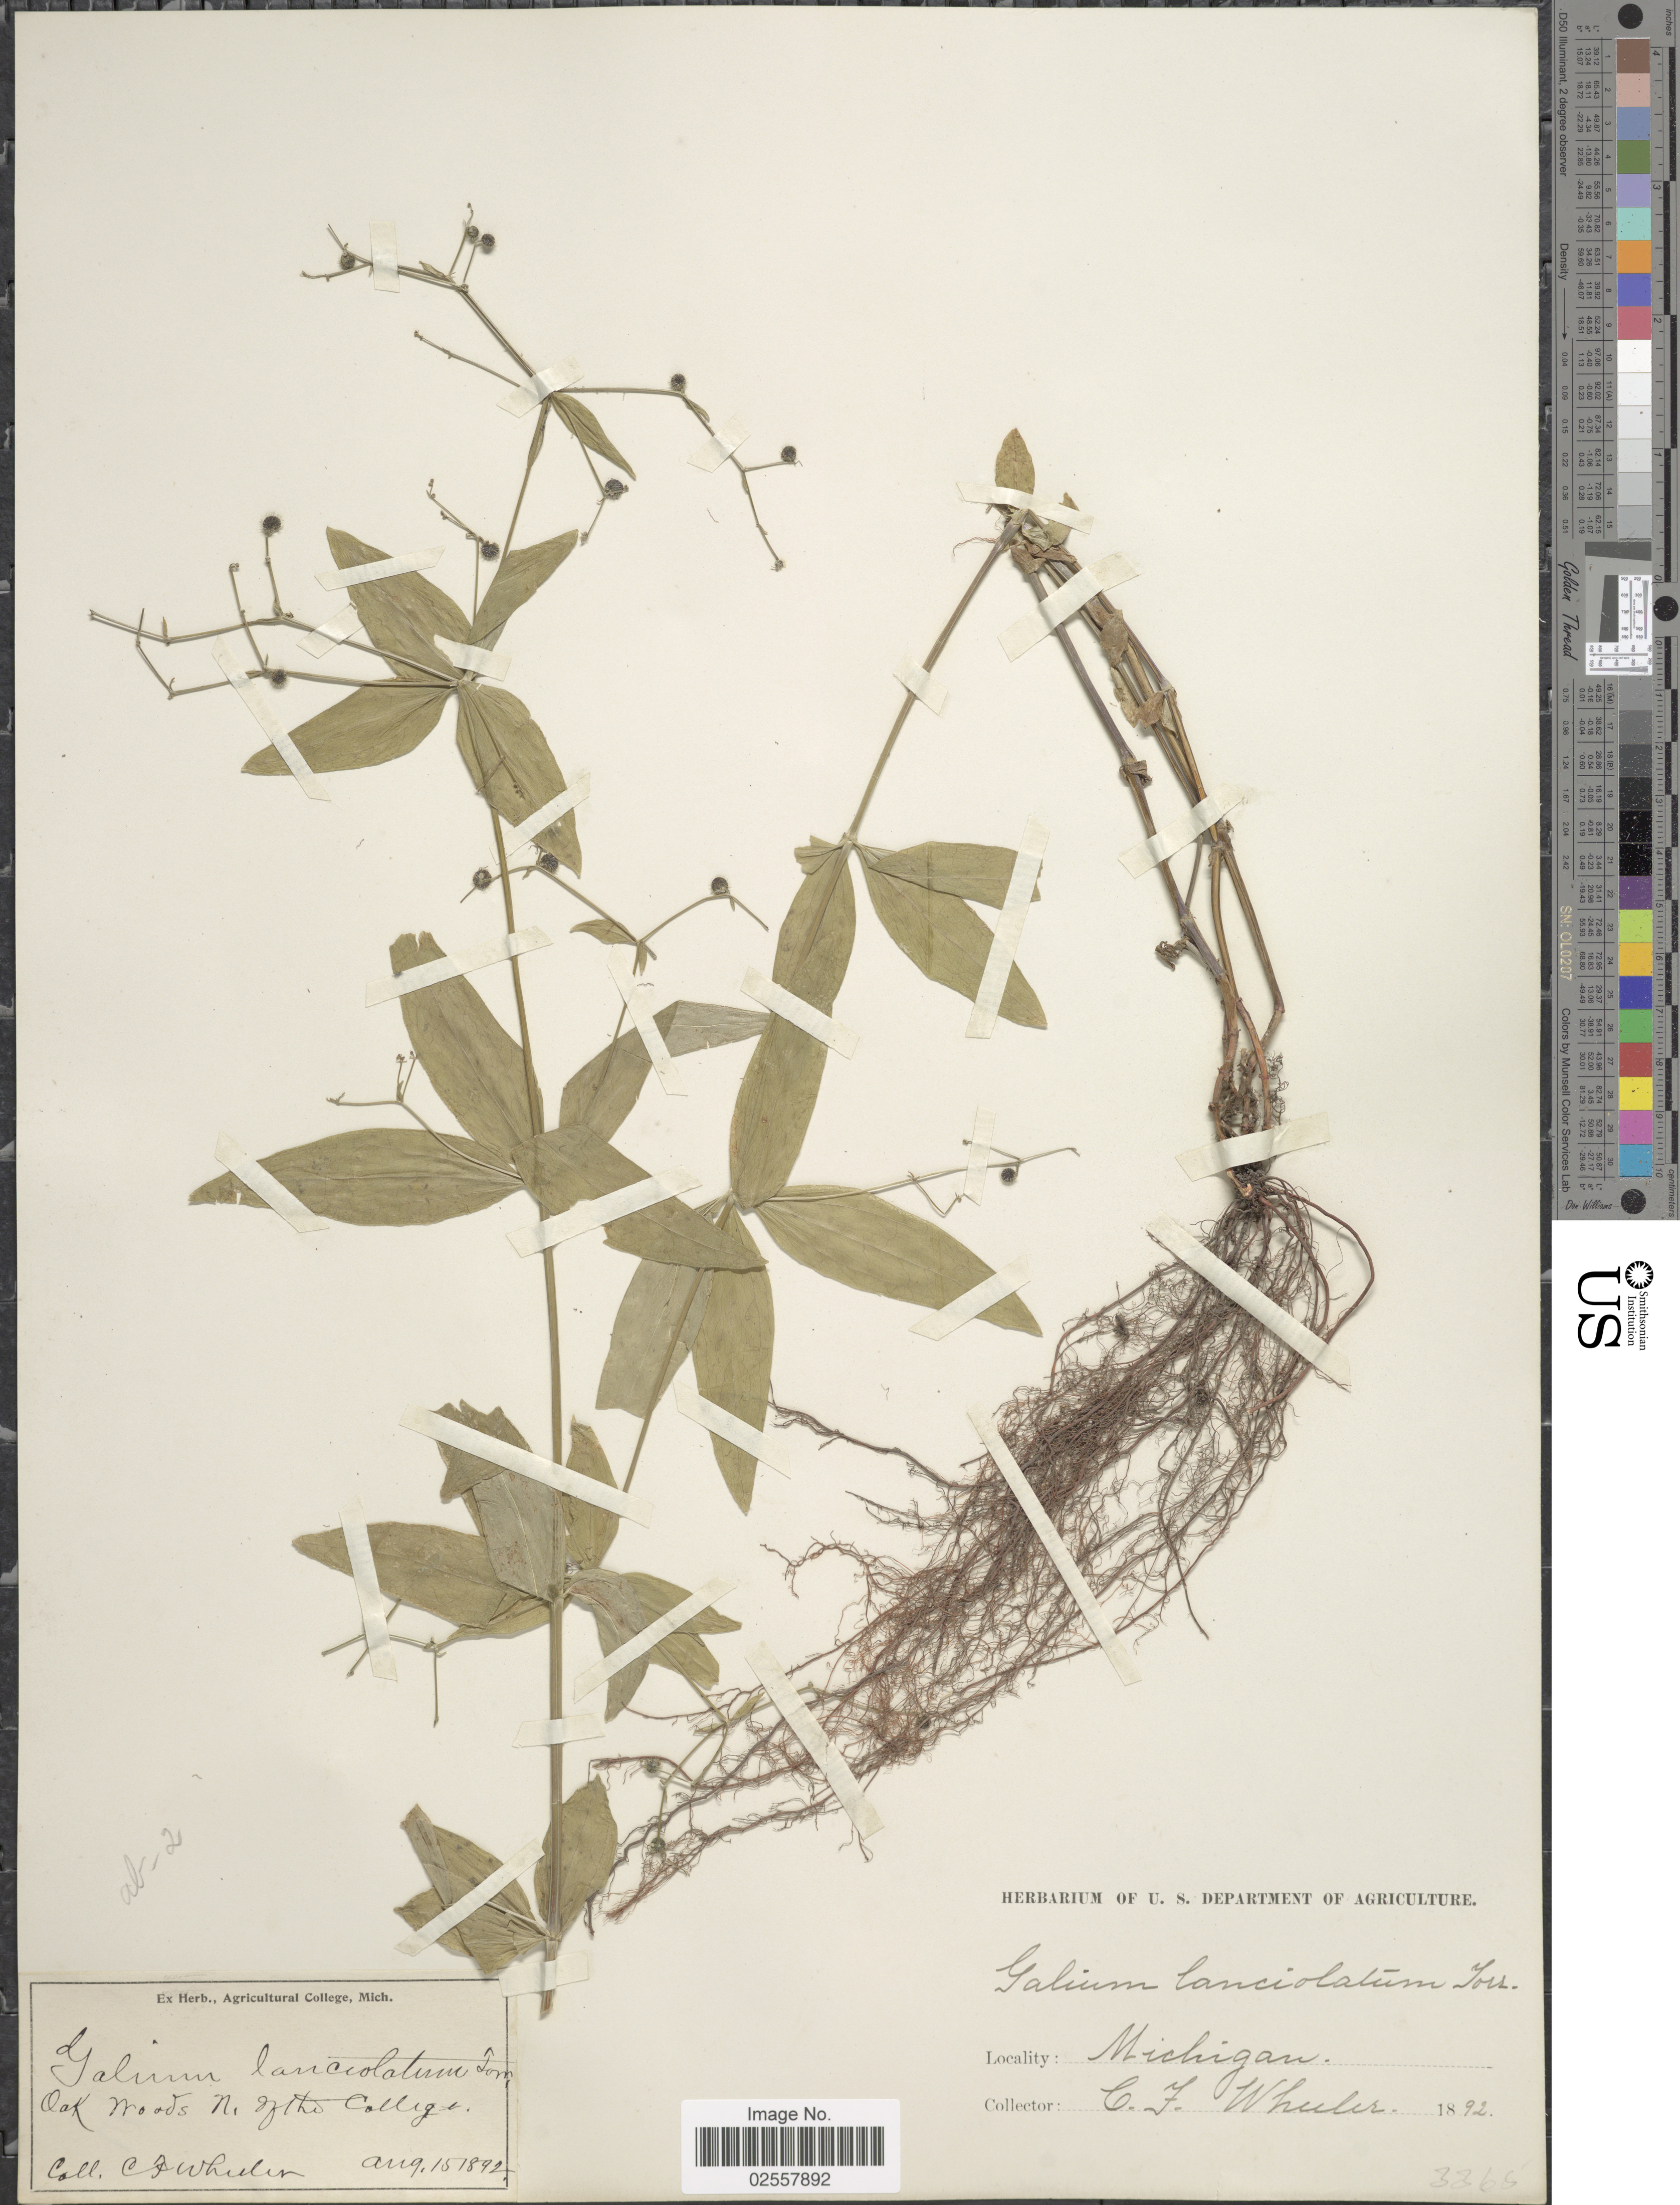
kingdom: Plantae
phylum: Tracheophyta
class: Magnoliopsida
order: Gentianales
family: Rubiaceae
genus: Galium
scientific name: Galium lanceolatum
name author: (Torr. & A. Gray) Torr.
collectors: C. Wheeler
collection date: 1892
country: United States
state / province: Michigan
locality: Oak Woods, N. of the College